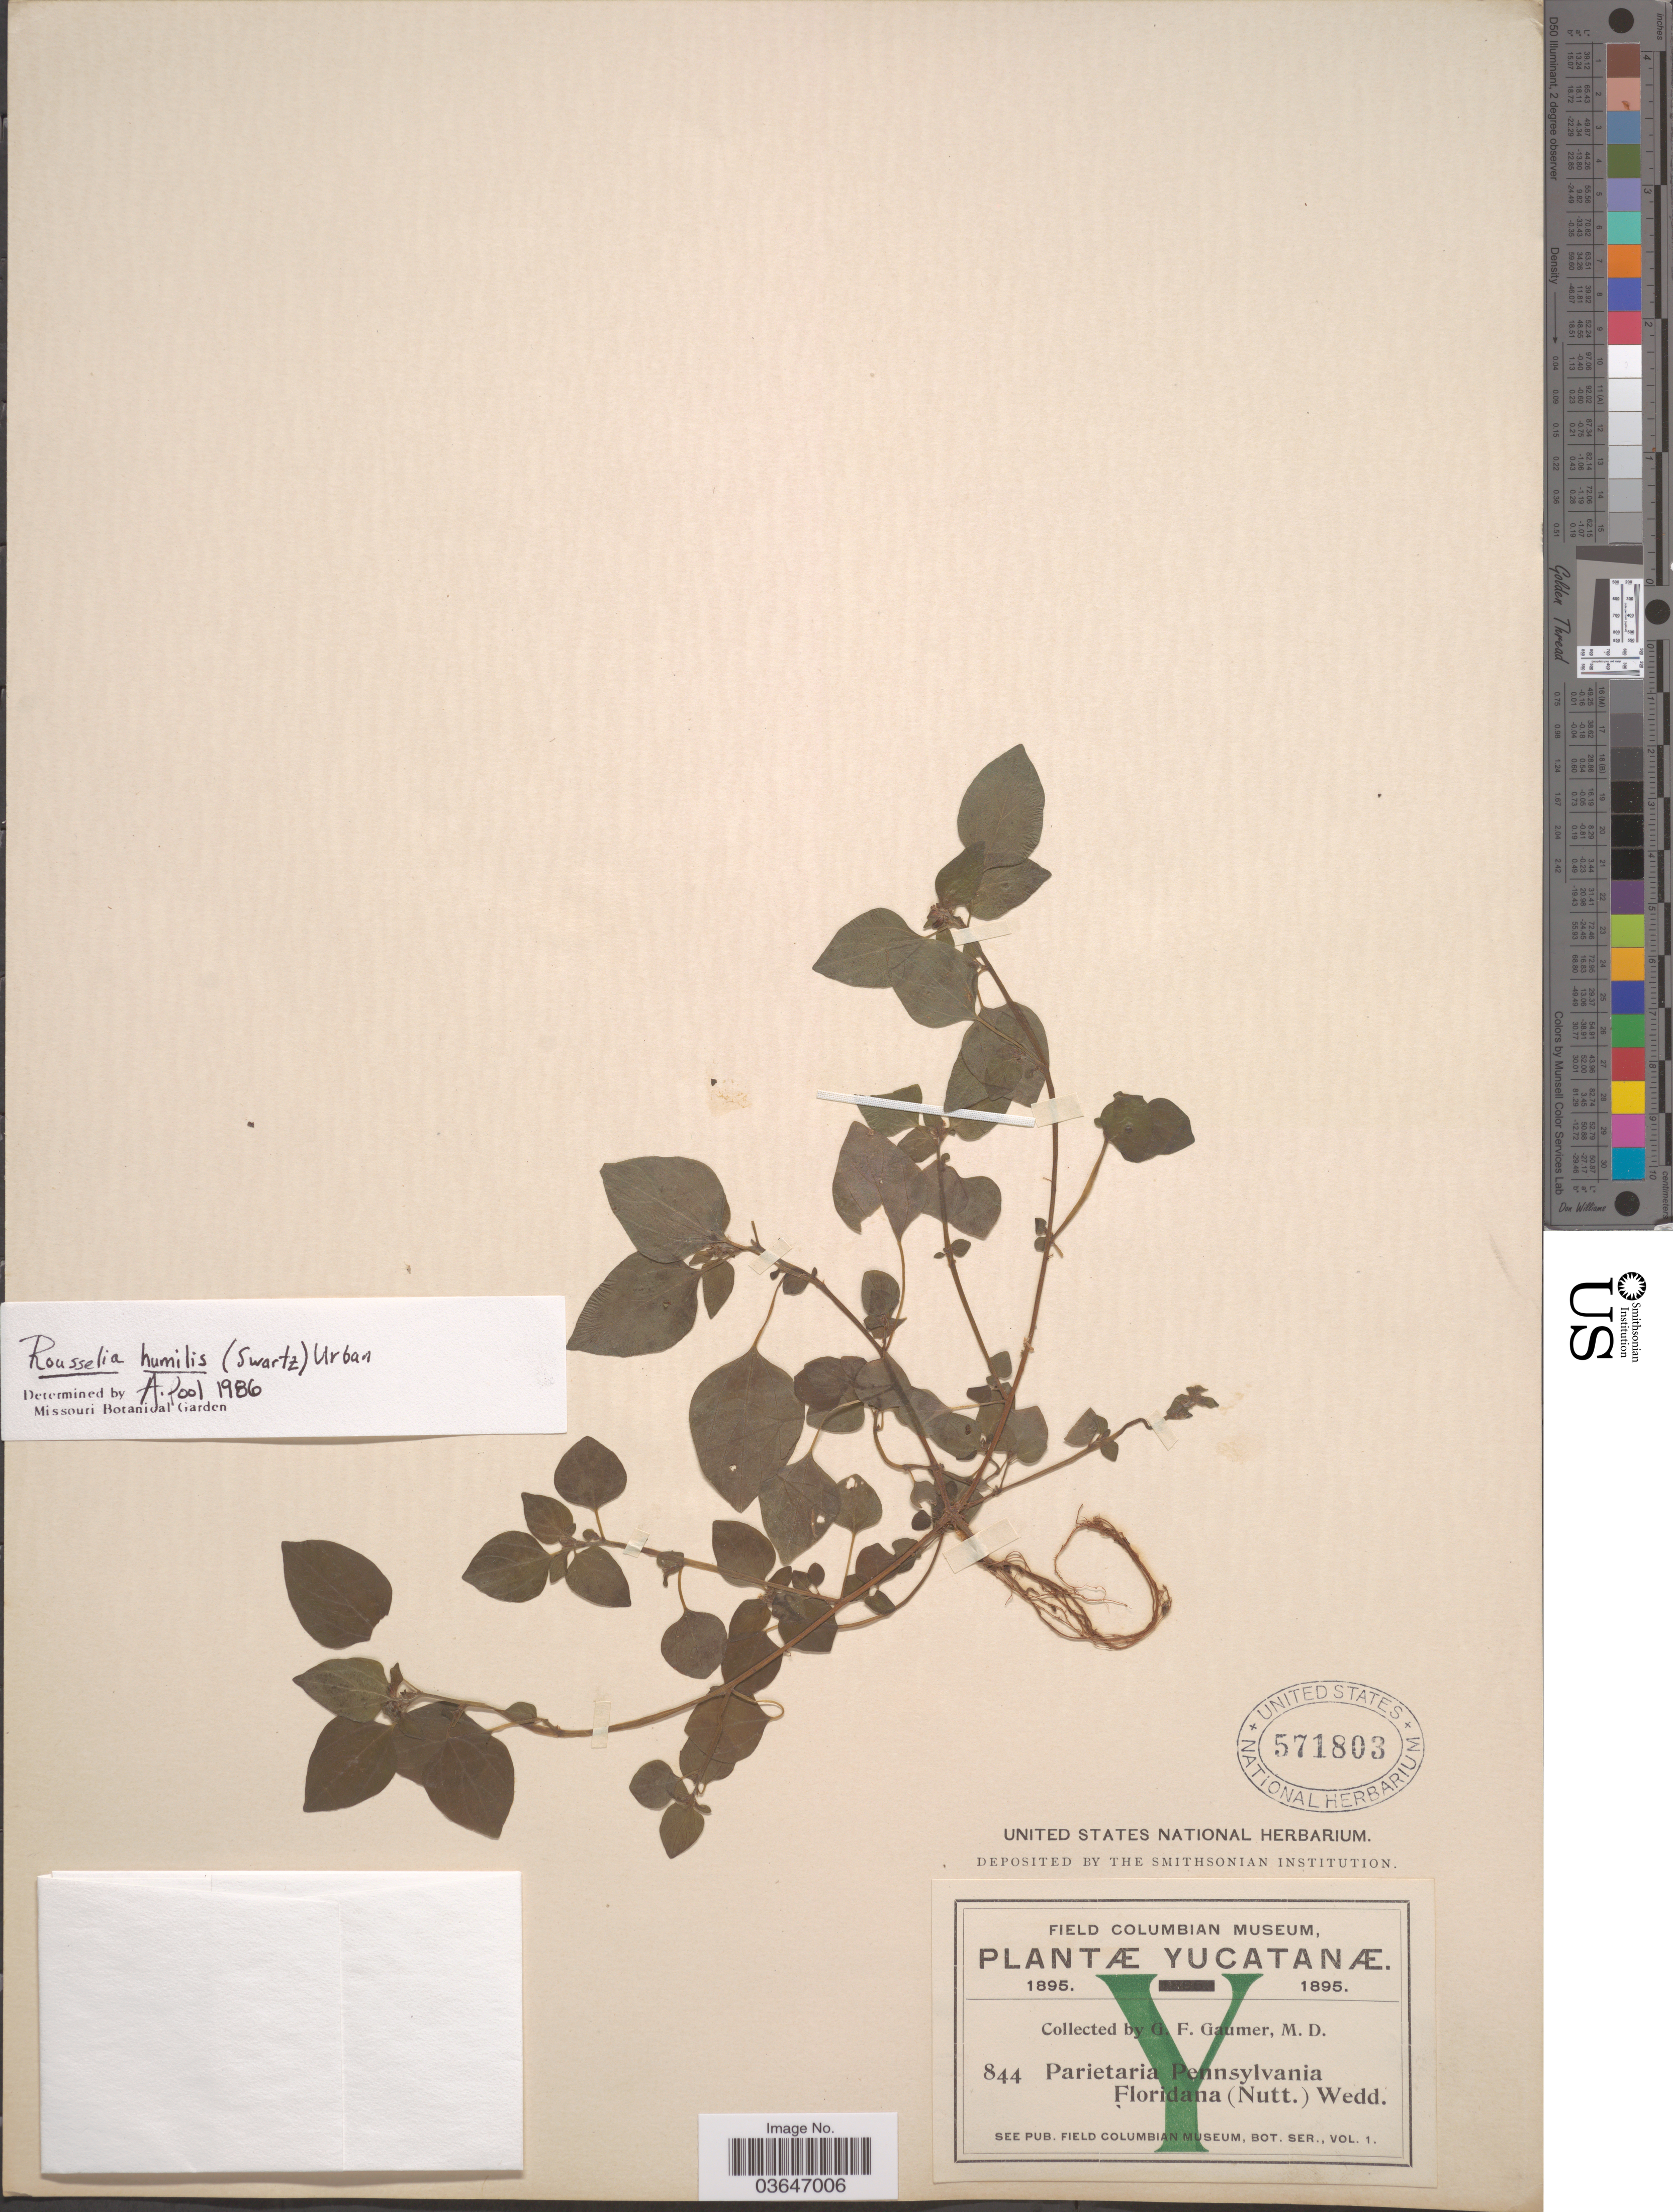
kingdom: Plantae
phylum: Tracheophyta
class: Magnoliopsida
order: Rosales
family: Urticaceae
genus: Rousselia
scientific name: Rousselia humilis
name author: (Sw.) Urb.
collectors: G. F. Gaumer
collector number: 844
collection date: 1895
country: Mexico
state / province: Yucatán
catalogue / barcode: US 571803